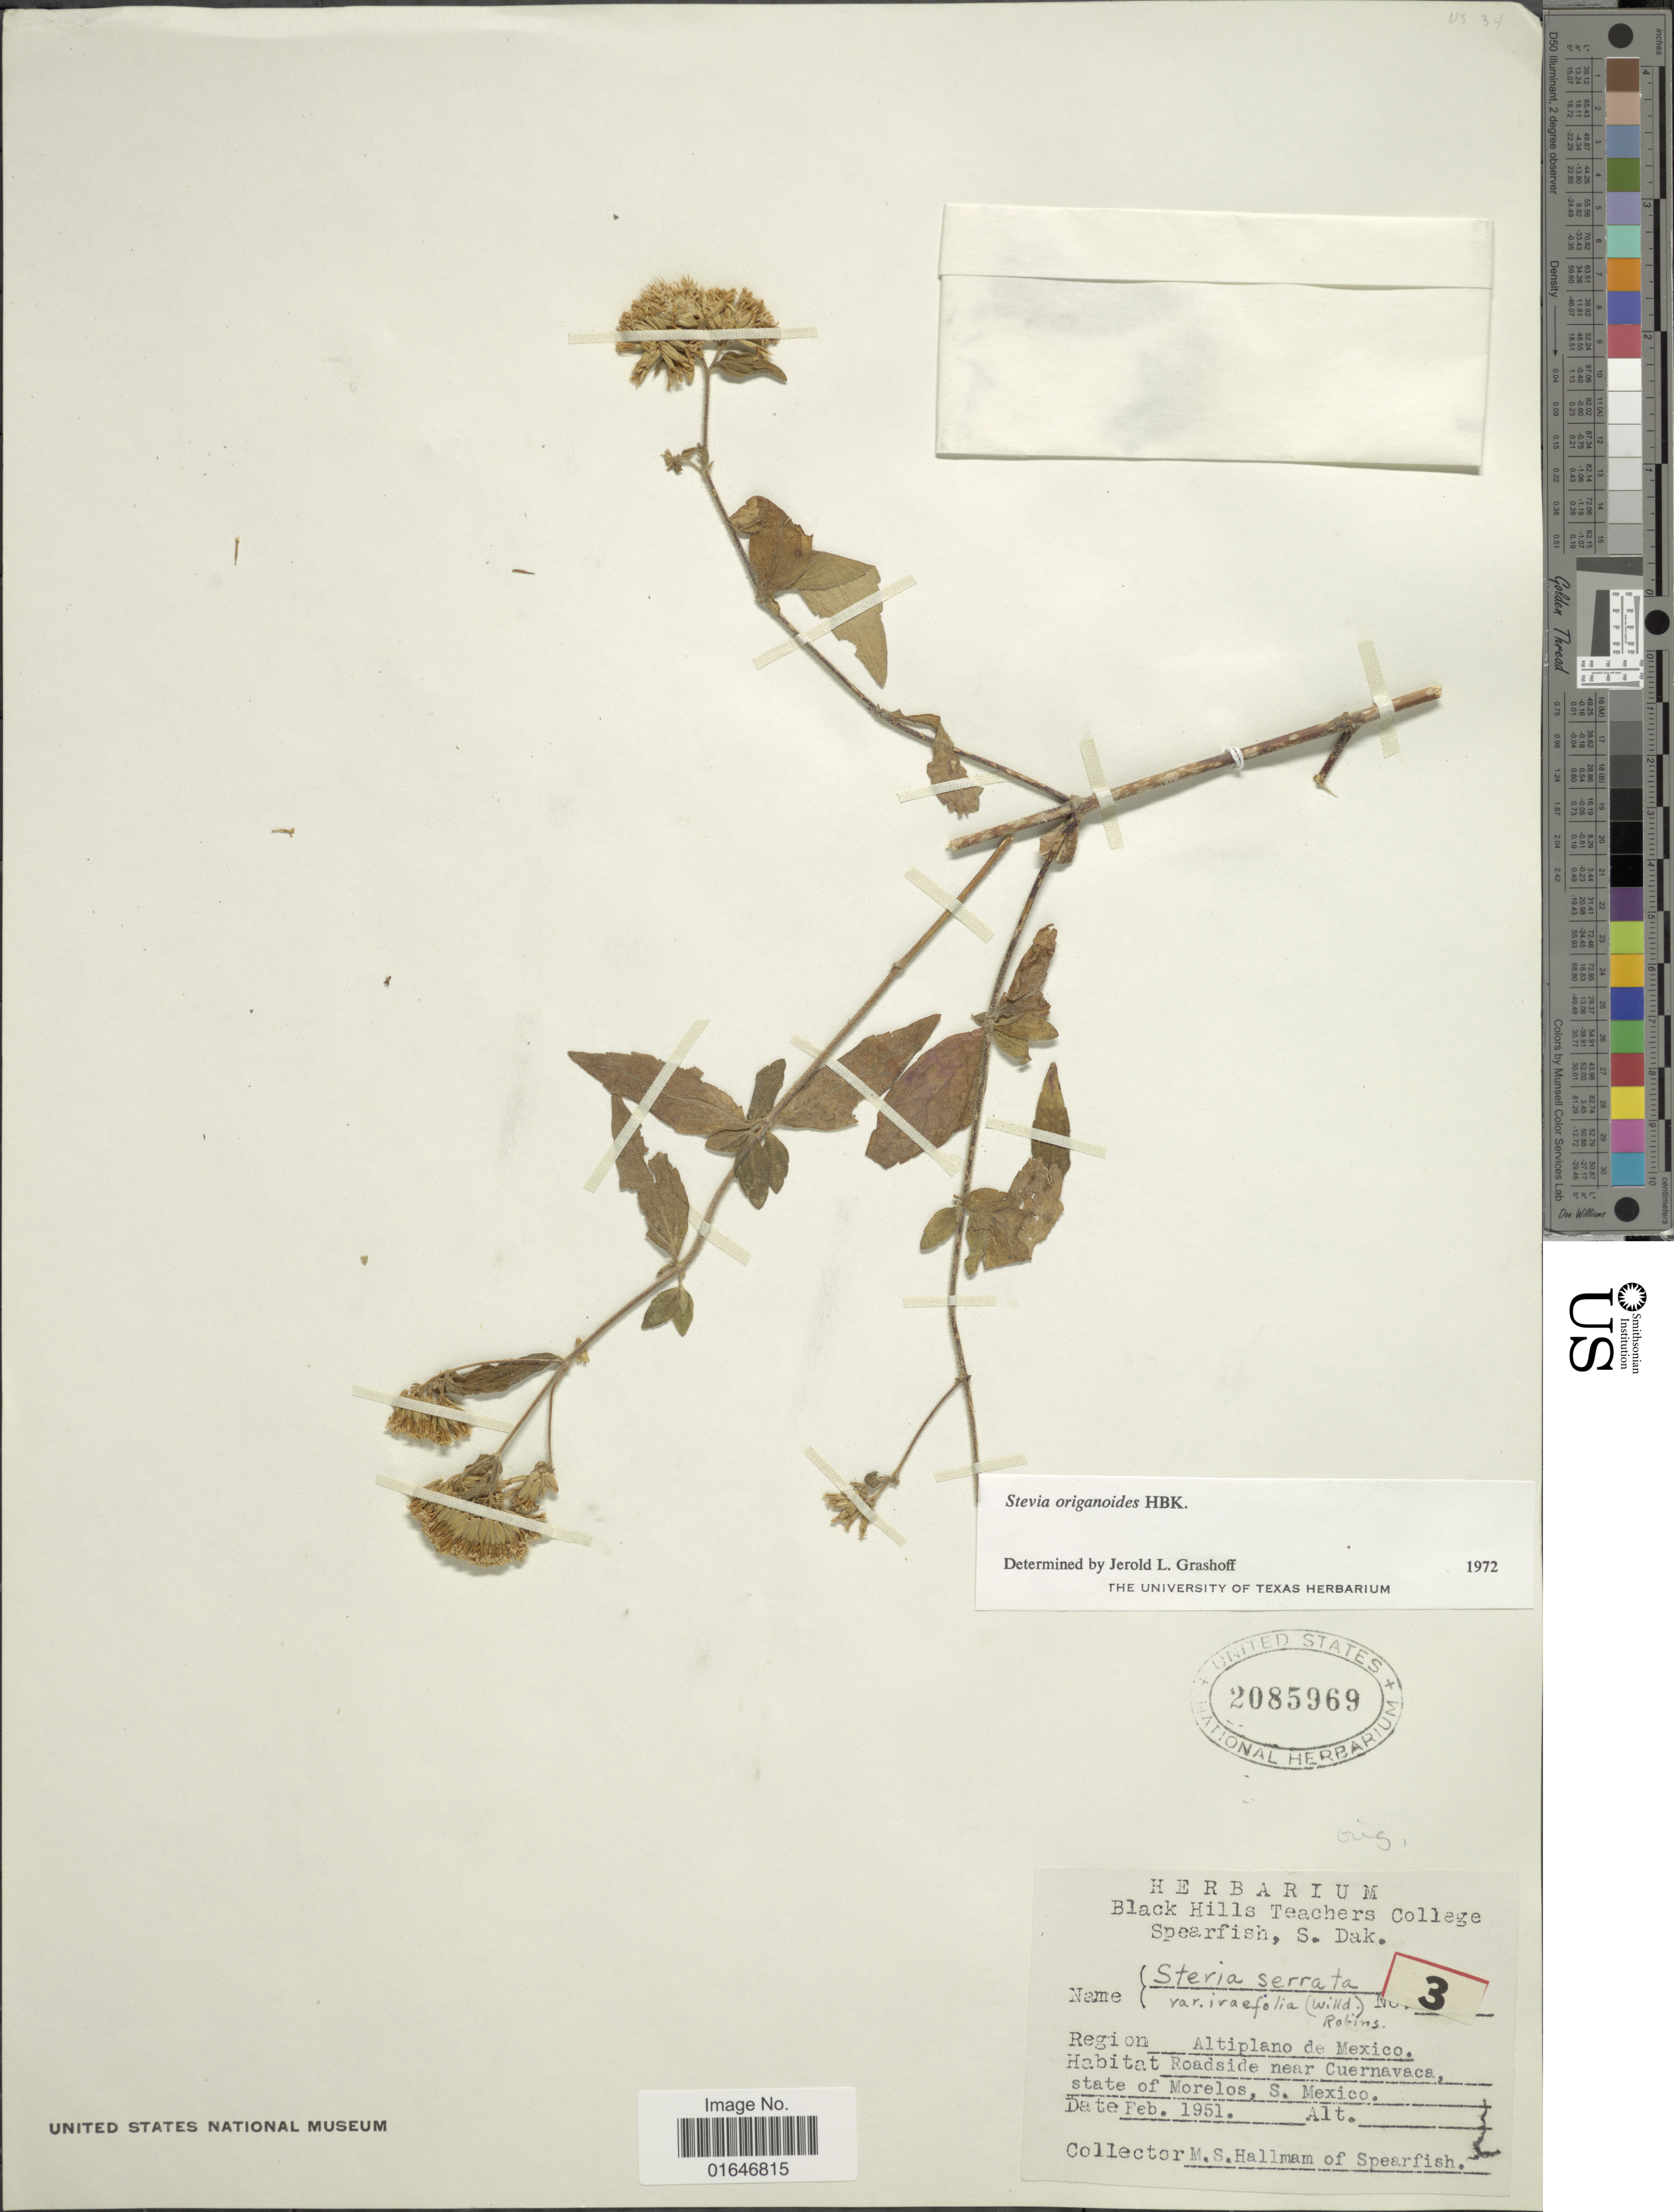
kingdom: Plantae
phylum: Tracheophyta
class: Magnoliopsida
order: Asterales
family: Asteraceae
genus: Stevia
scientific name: Stevia origanoides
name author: Kunth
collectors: M. Hallman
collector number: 3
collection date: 1951-02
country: Mexico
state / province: Morelos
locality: Altiplano de Mexico, roadside near Cuernavaca.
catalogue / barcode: US 2085969